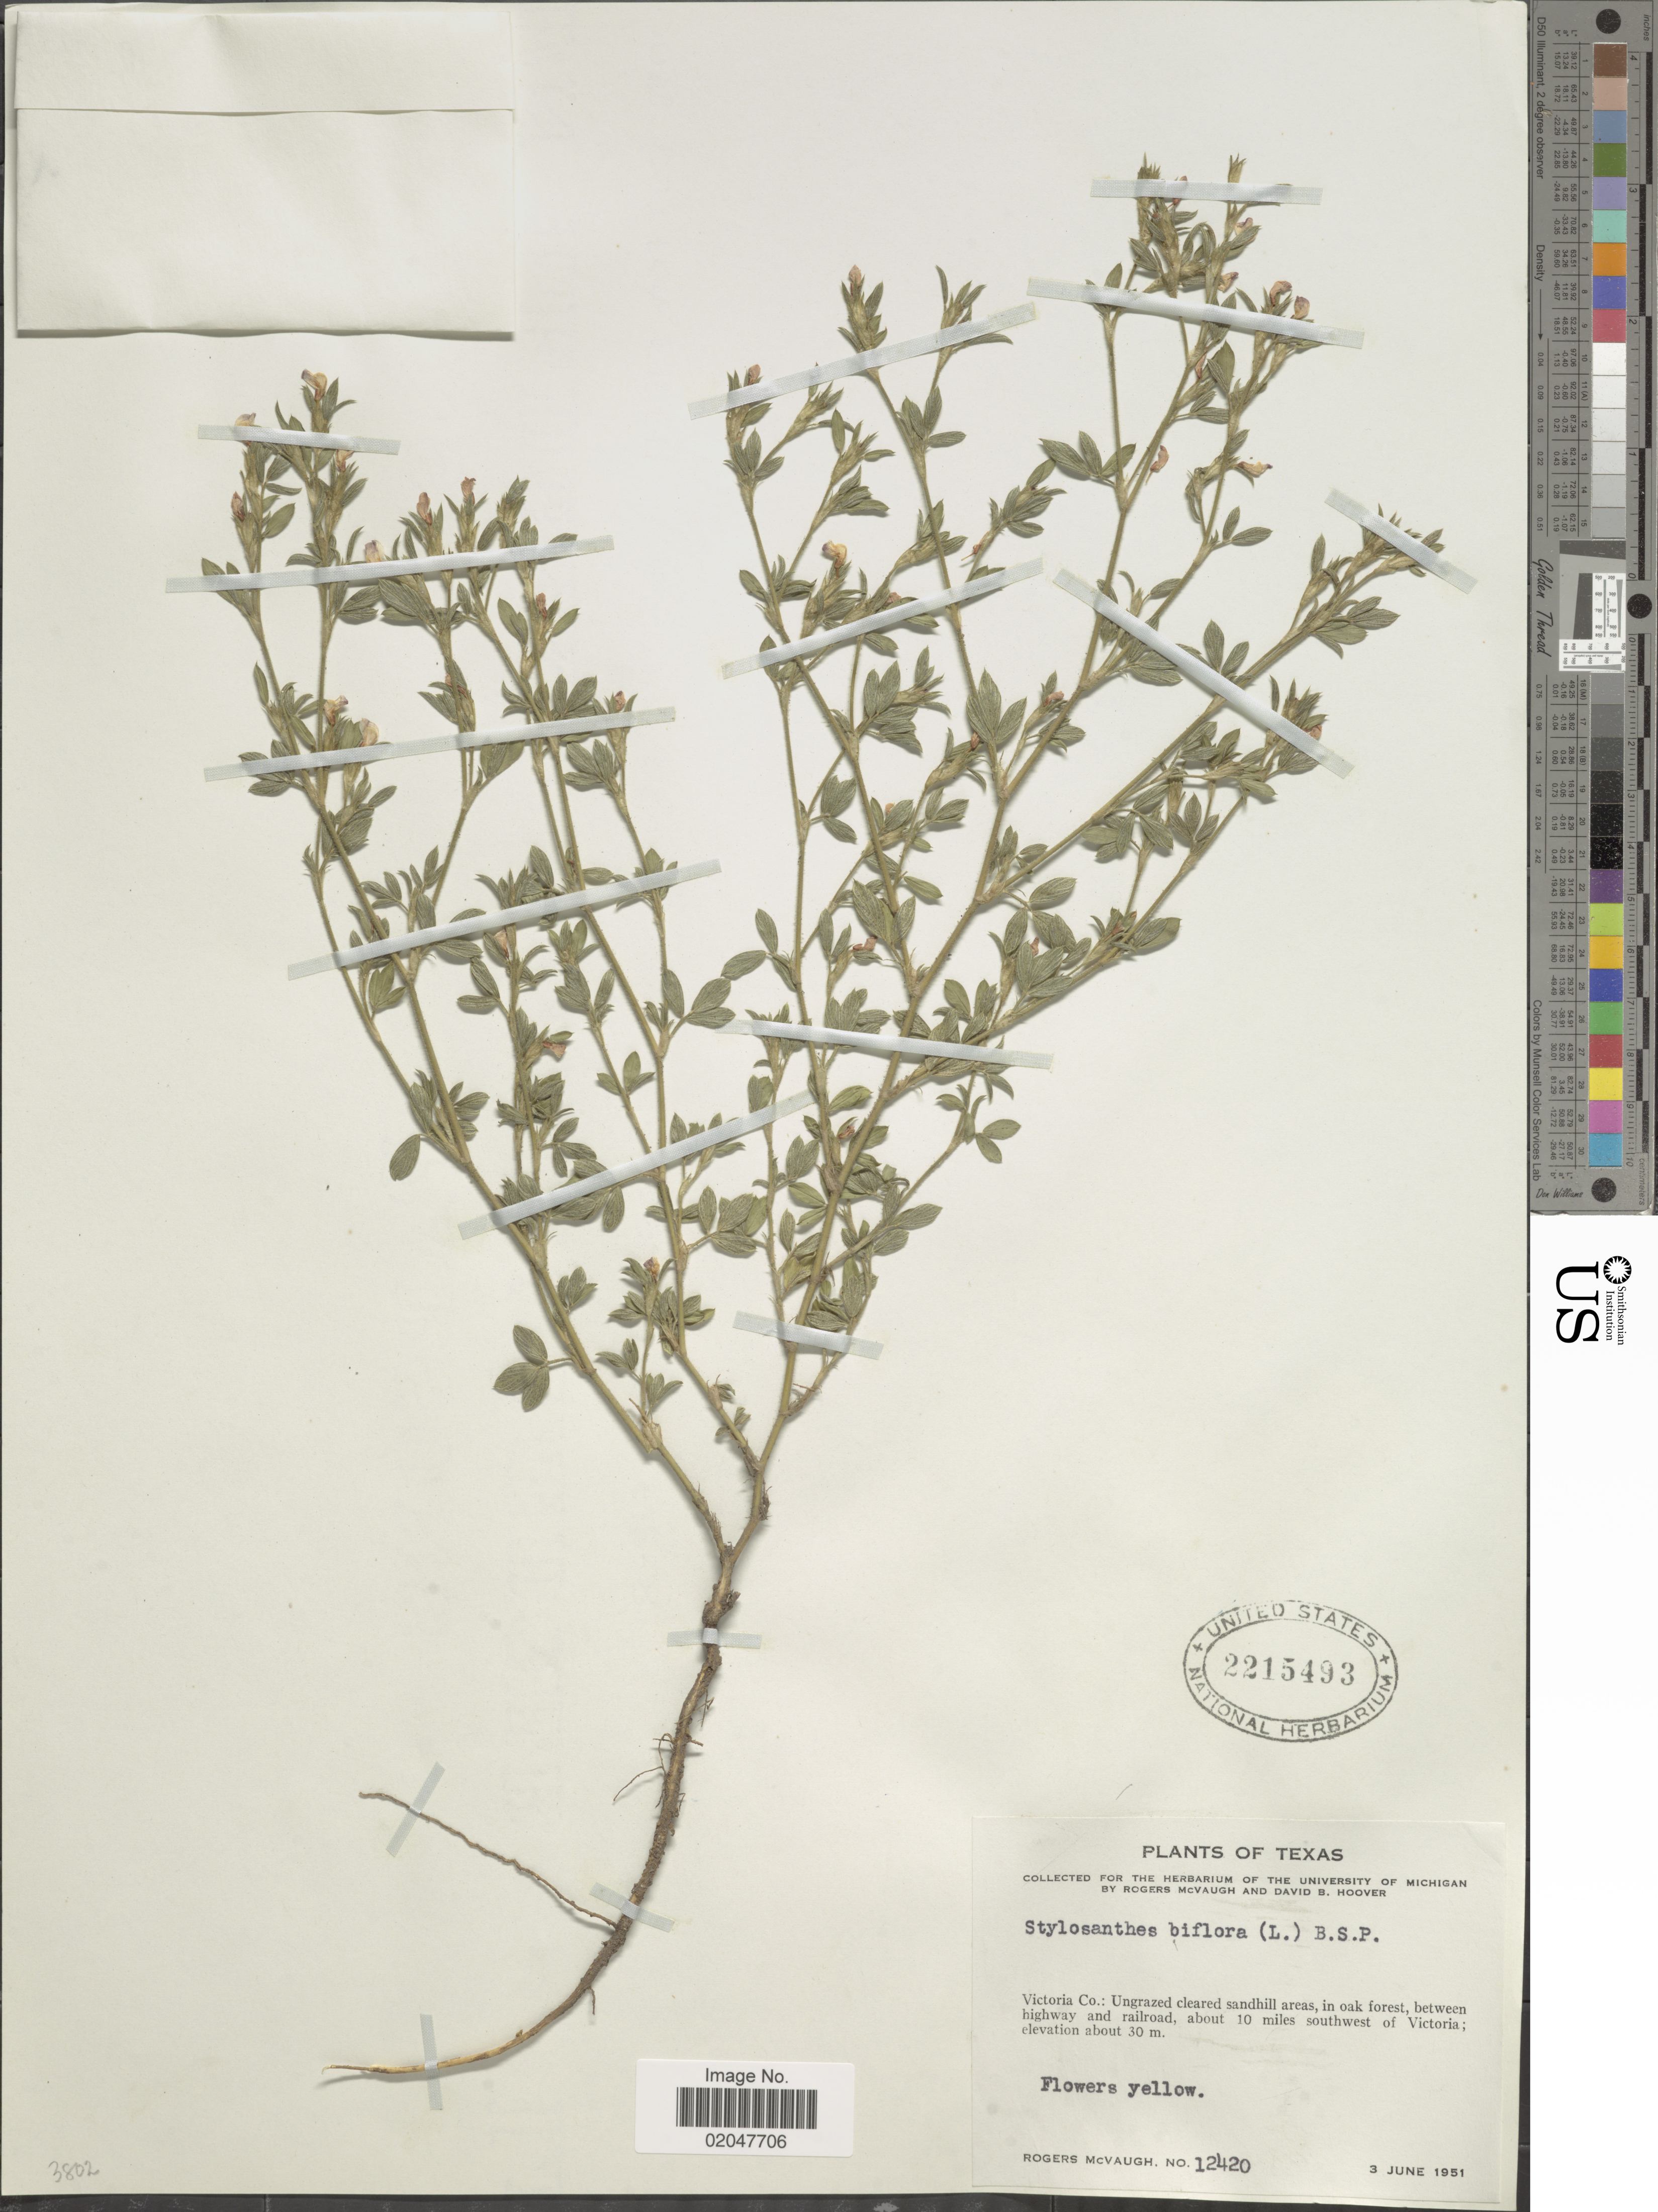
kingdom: Plantae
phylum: Tracheophyta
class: Magnoliopsida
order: Fabales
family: Fabaceae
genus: Stylosanthes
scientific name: Stylosanthes biflora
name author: (L.) Britton et al.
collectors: R. McVaugh & D. B. Hoover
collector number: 12420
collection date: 1951-06-03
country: United States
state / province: Texas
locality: Victoria Co., between highway and railroad, about 10 miles southwest of Victoria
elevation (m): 30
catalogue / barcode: US 2215493